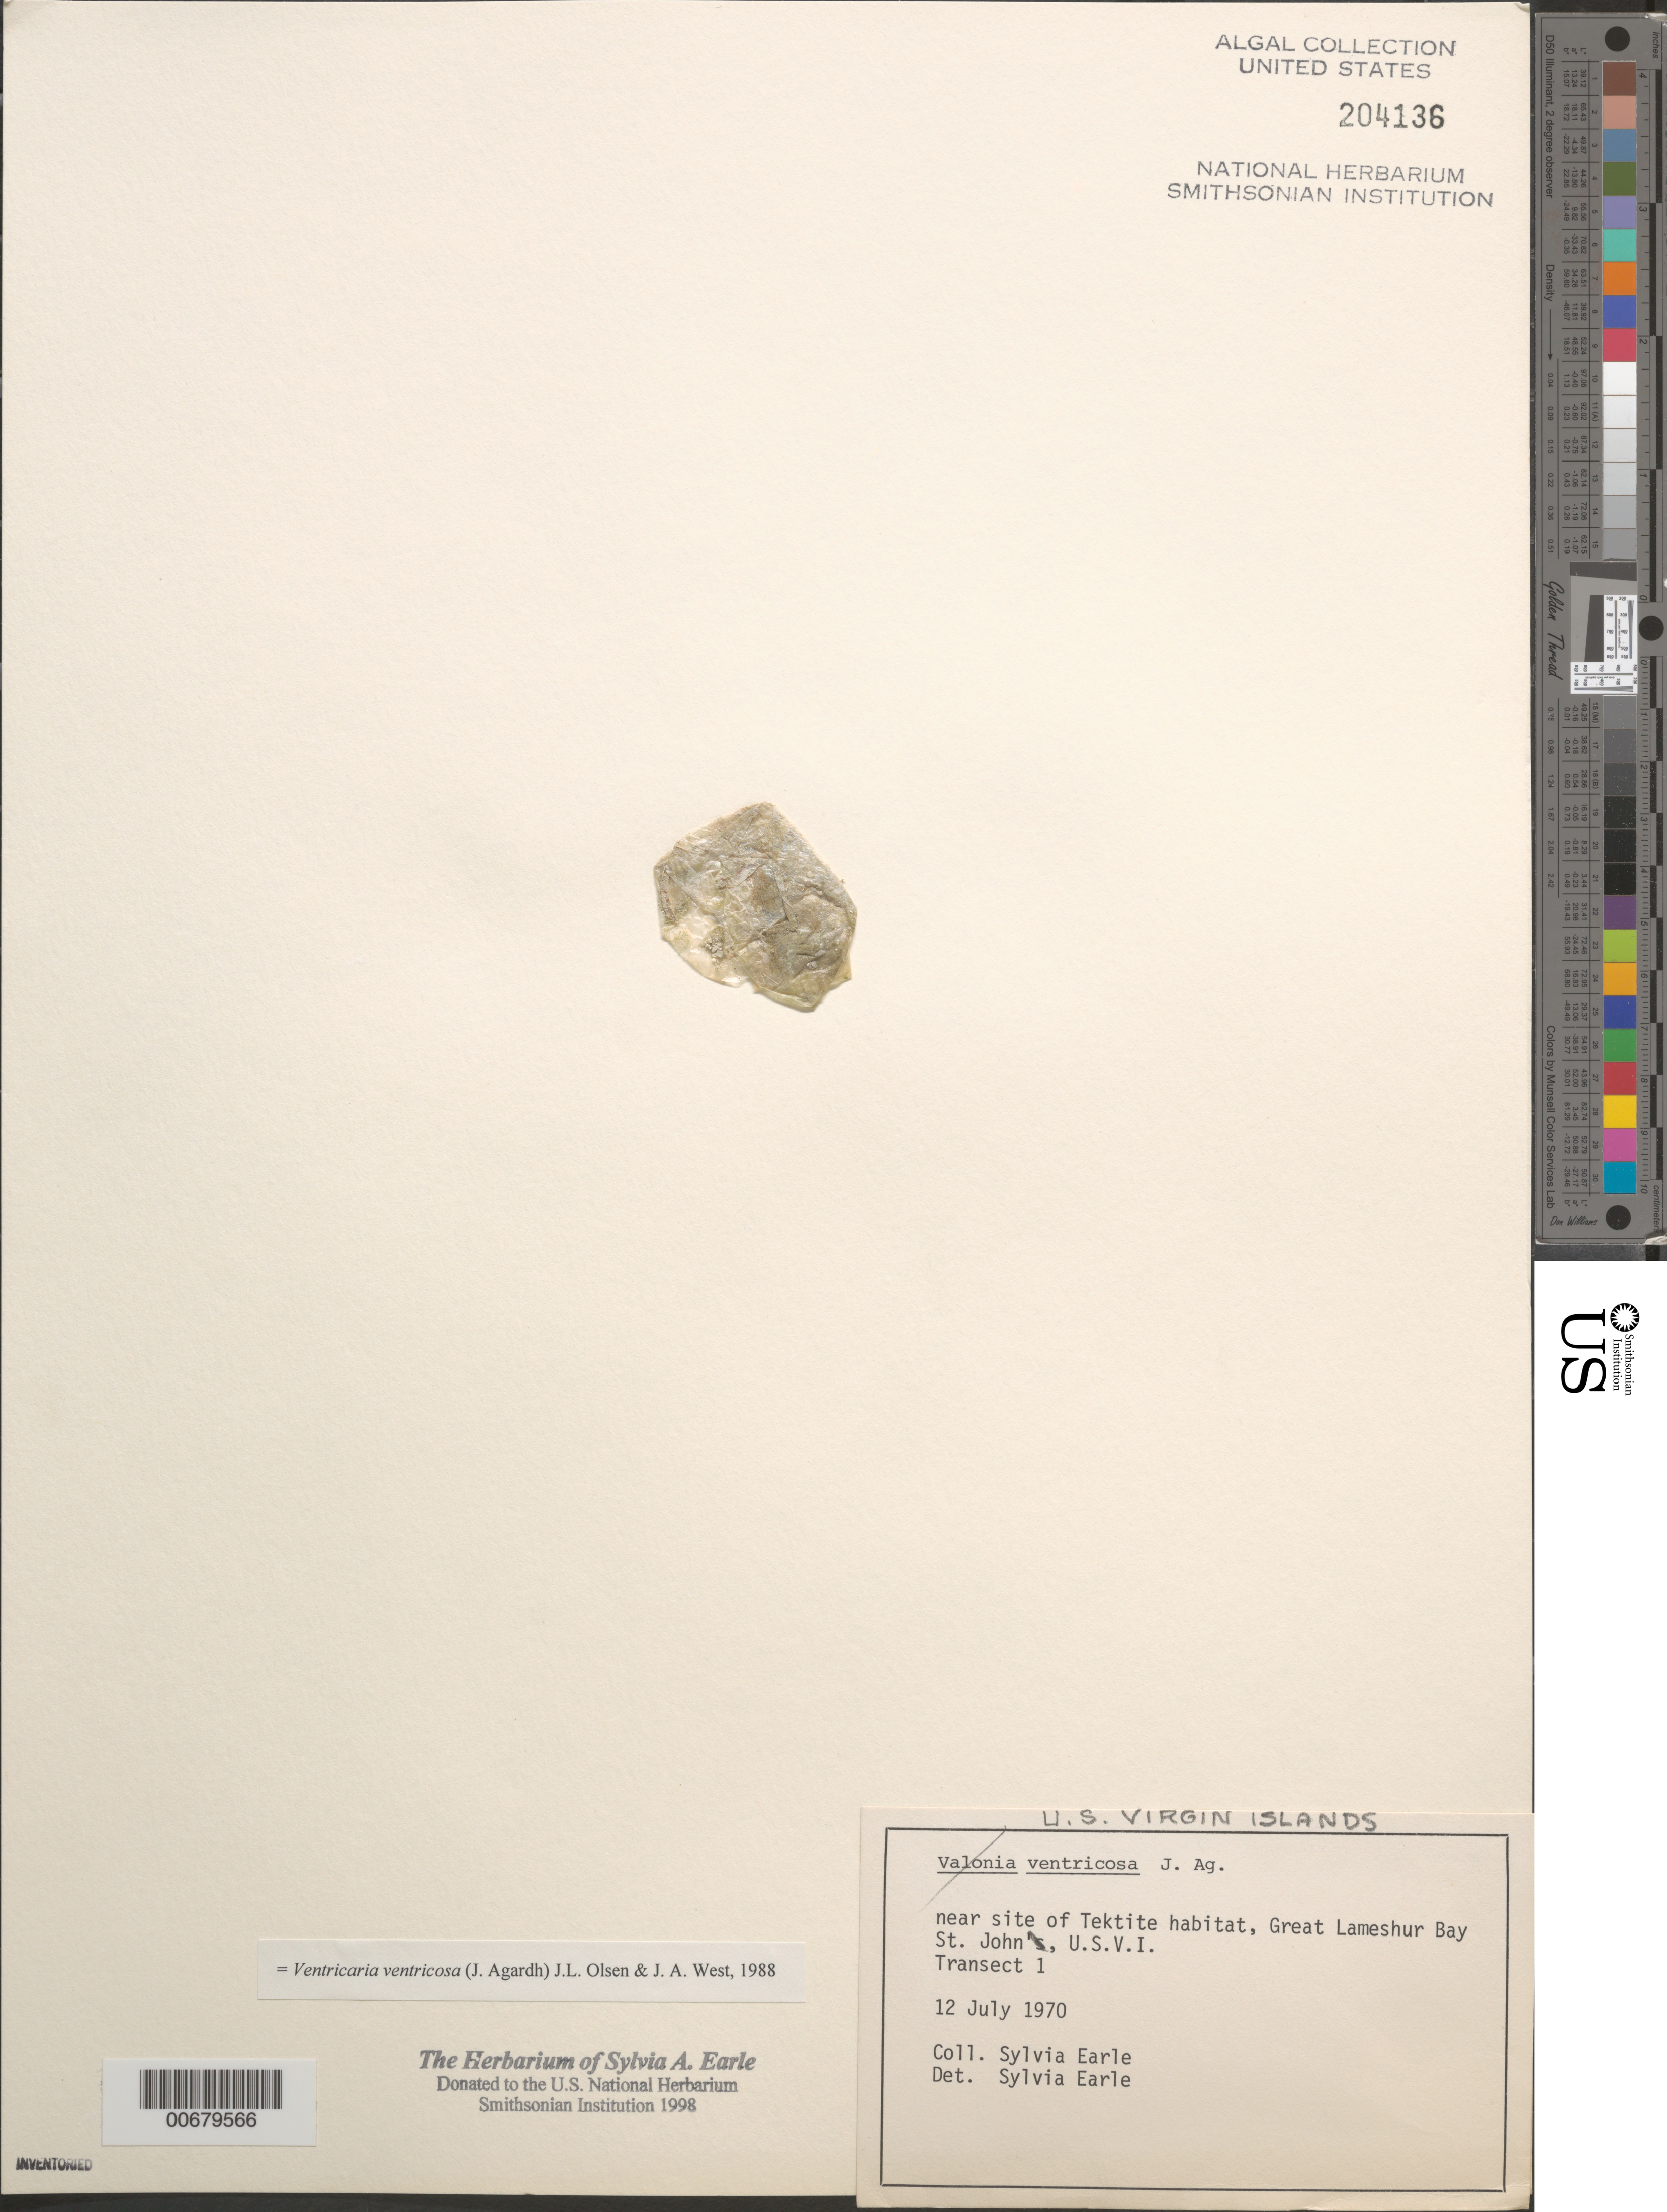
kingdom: Plantae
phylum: Chlorophyta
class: Ulvophyceae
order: Siphonocladales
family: Valoniaceae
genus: Valonia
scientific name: Valonia ventricosa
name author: J. Agardh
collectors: S. A. Earle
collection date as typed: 12 Jul 1970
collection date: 1970-07-12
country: U.S. Virgin Islands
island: St. John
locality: Great Lameshur Bay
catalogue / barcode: US 204136